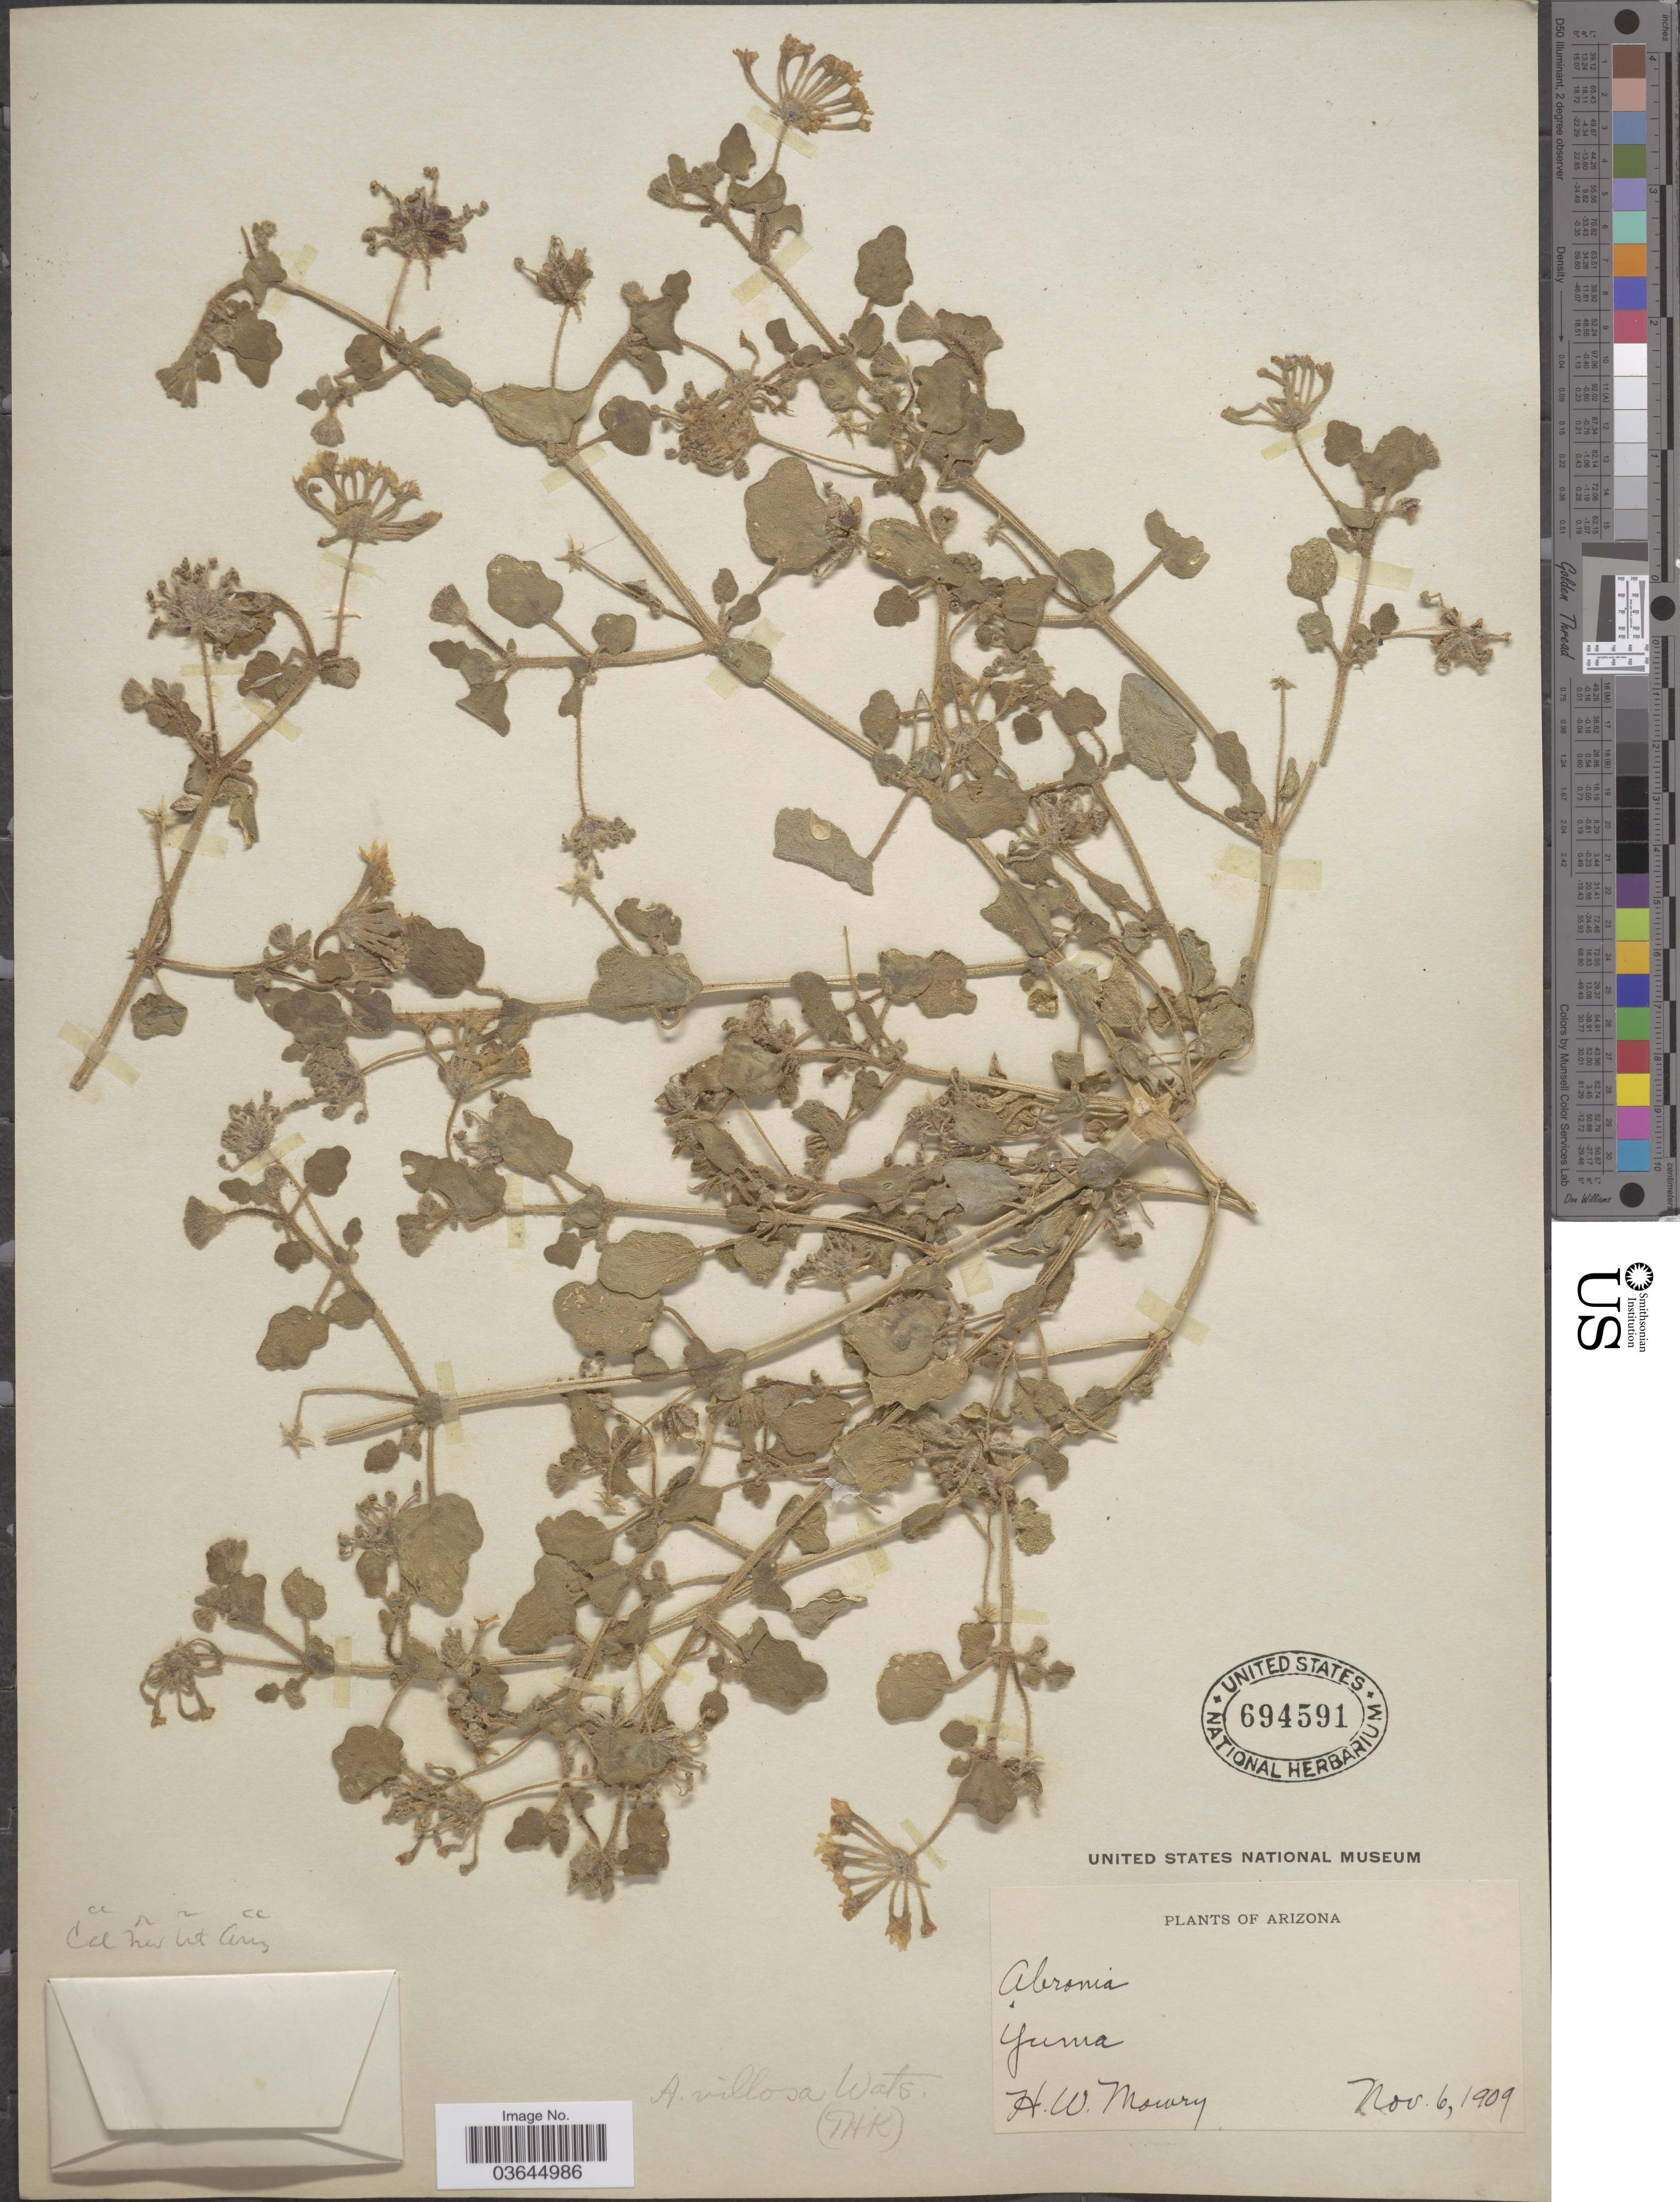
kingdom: Plantae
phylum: Tracheophyta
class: Magnoliopsida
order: Caryophyllales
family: Nyctaginaceae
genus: Abronia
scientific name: Abronia villosa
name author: S. Watson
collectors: H. Mowry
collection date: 1909-11-06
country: United States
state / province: Arizona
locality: Yuma.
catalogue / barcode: US 694591